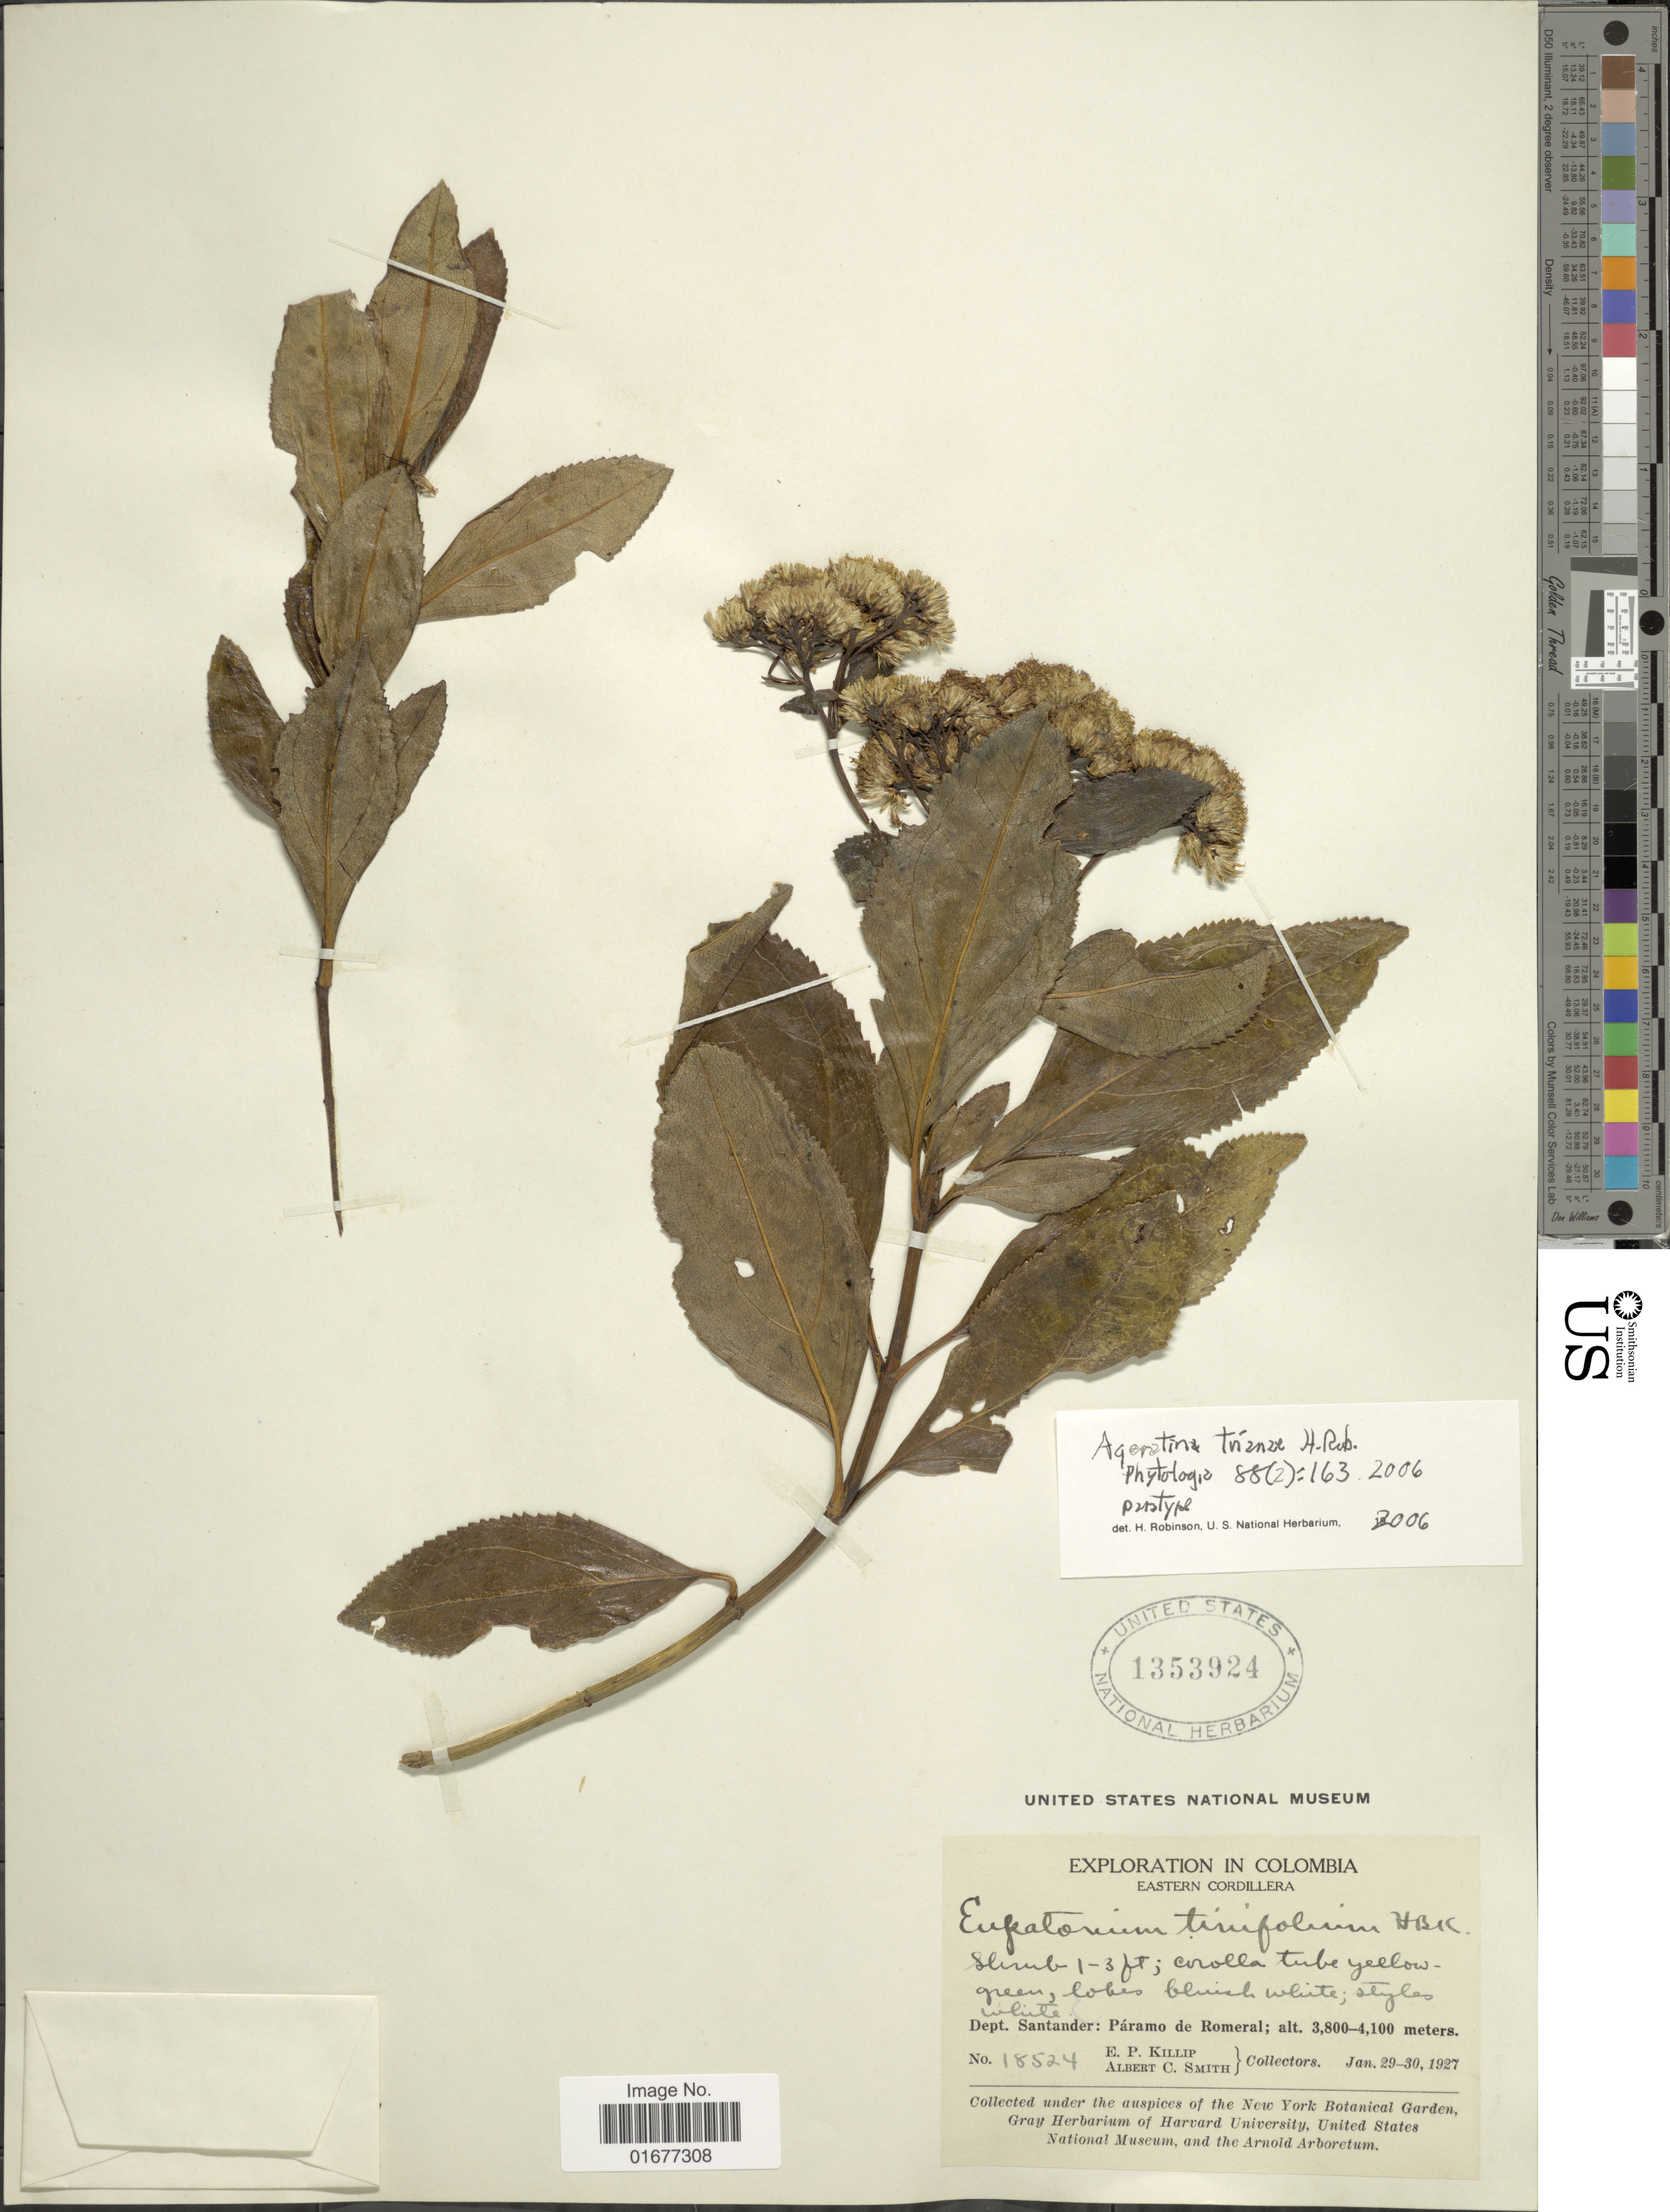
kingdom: Plantae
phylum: Tracheophyta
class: Magnoliopsida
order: Asterales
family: Asteraceae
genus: Ageratina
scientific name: Ageratina fastigiata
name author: (Kunth) R.M. King & H. Rob.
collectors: E. P. Killip & A. C. Smith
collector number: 18524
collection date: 1927-01-29/1927-01-30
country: Colombia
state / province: Santander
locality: Paramo de Romeral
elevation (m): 3800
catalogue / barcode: US 1353924